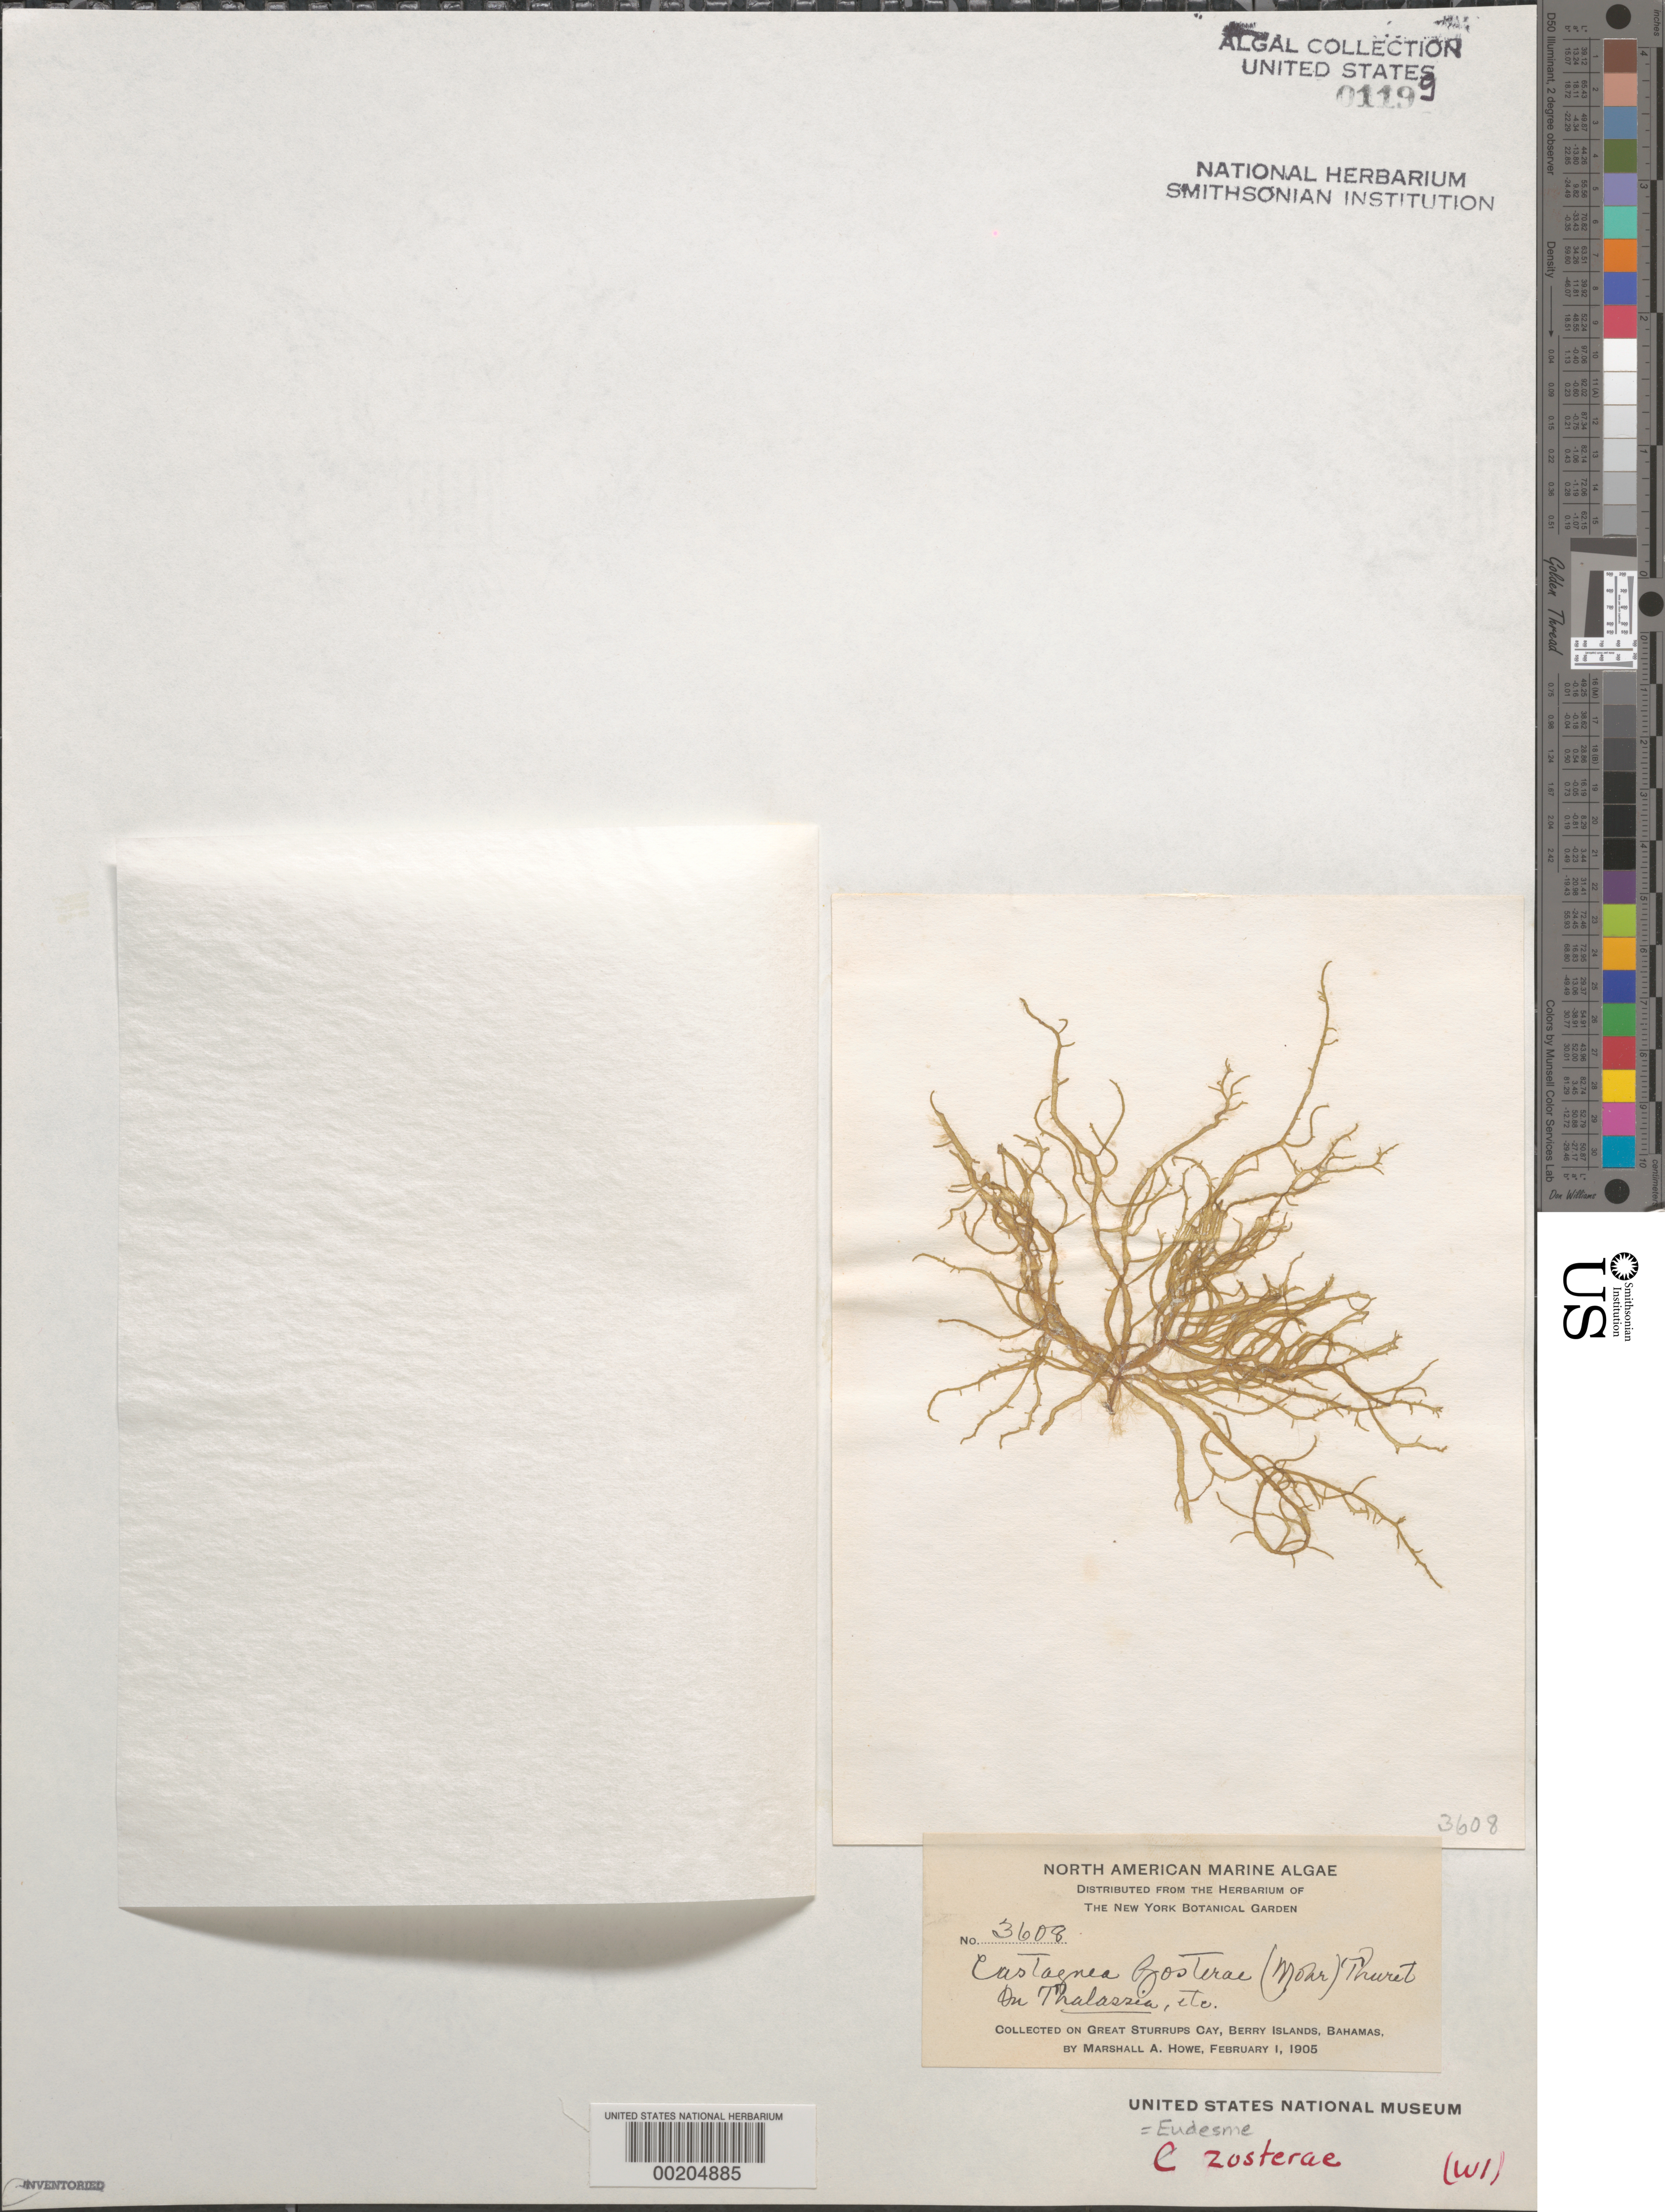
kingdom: Chromista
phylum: Ochrophyta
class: Phaeophyceae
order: Ectocarpales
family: Chordariaceae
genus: Cladosiphon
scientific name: Cladosiphon zosterae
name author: (J. Agardh) Kylin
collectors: M. A. Howe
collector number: MAH 3608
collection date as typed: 01 Feb 1905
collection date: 1905-02-01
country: Bahamas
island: Great Sturrups Cay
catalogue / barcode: US 1199